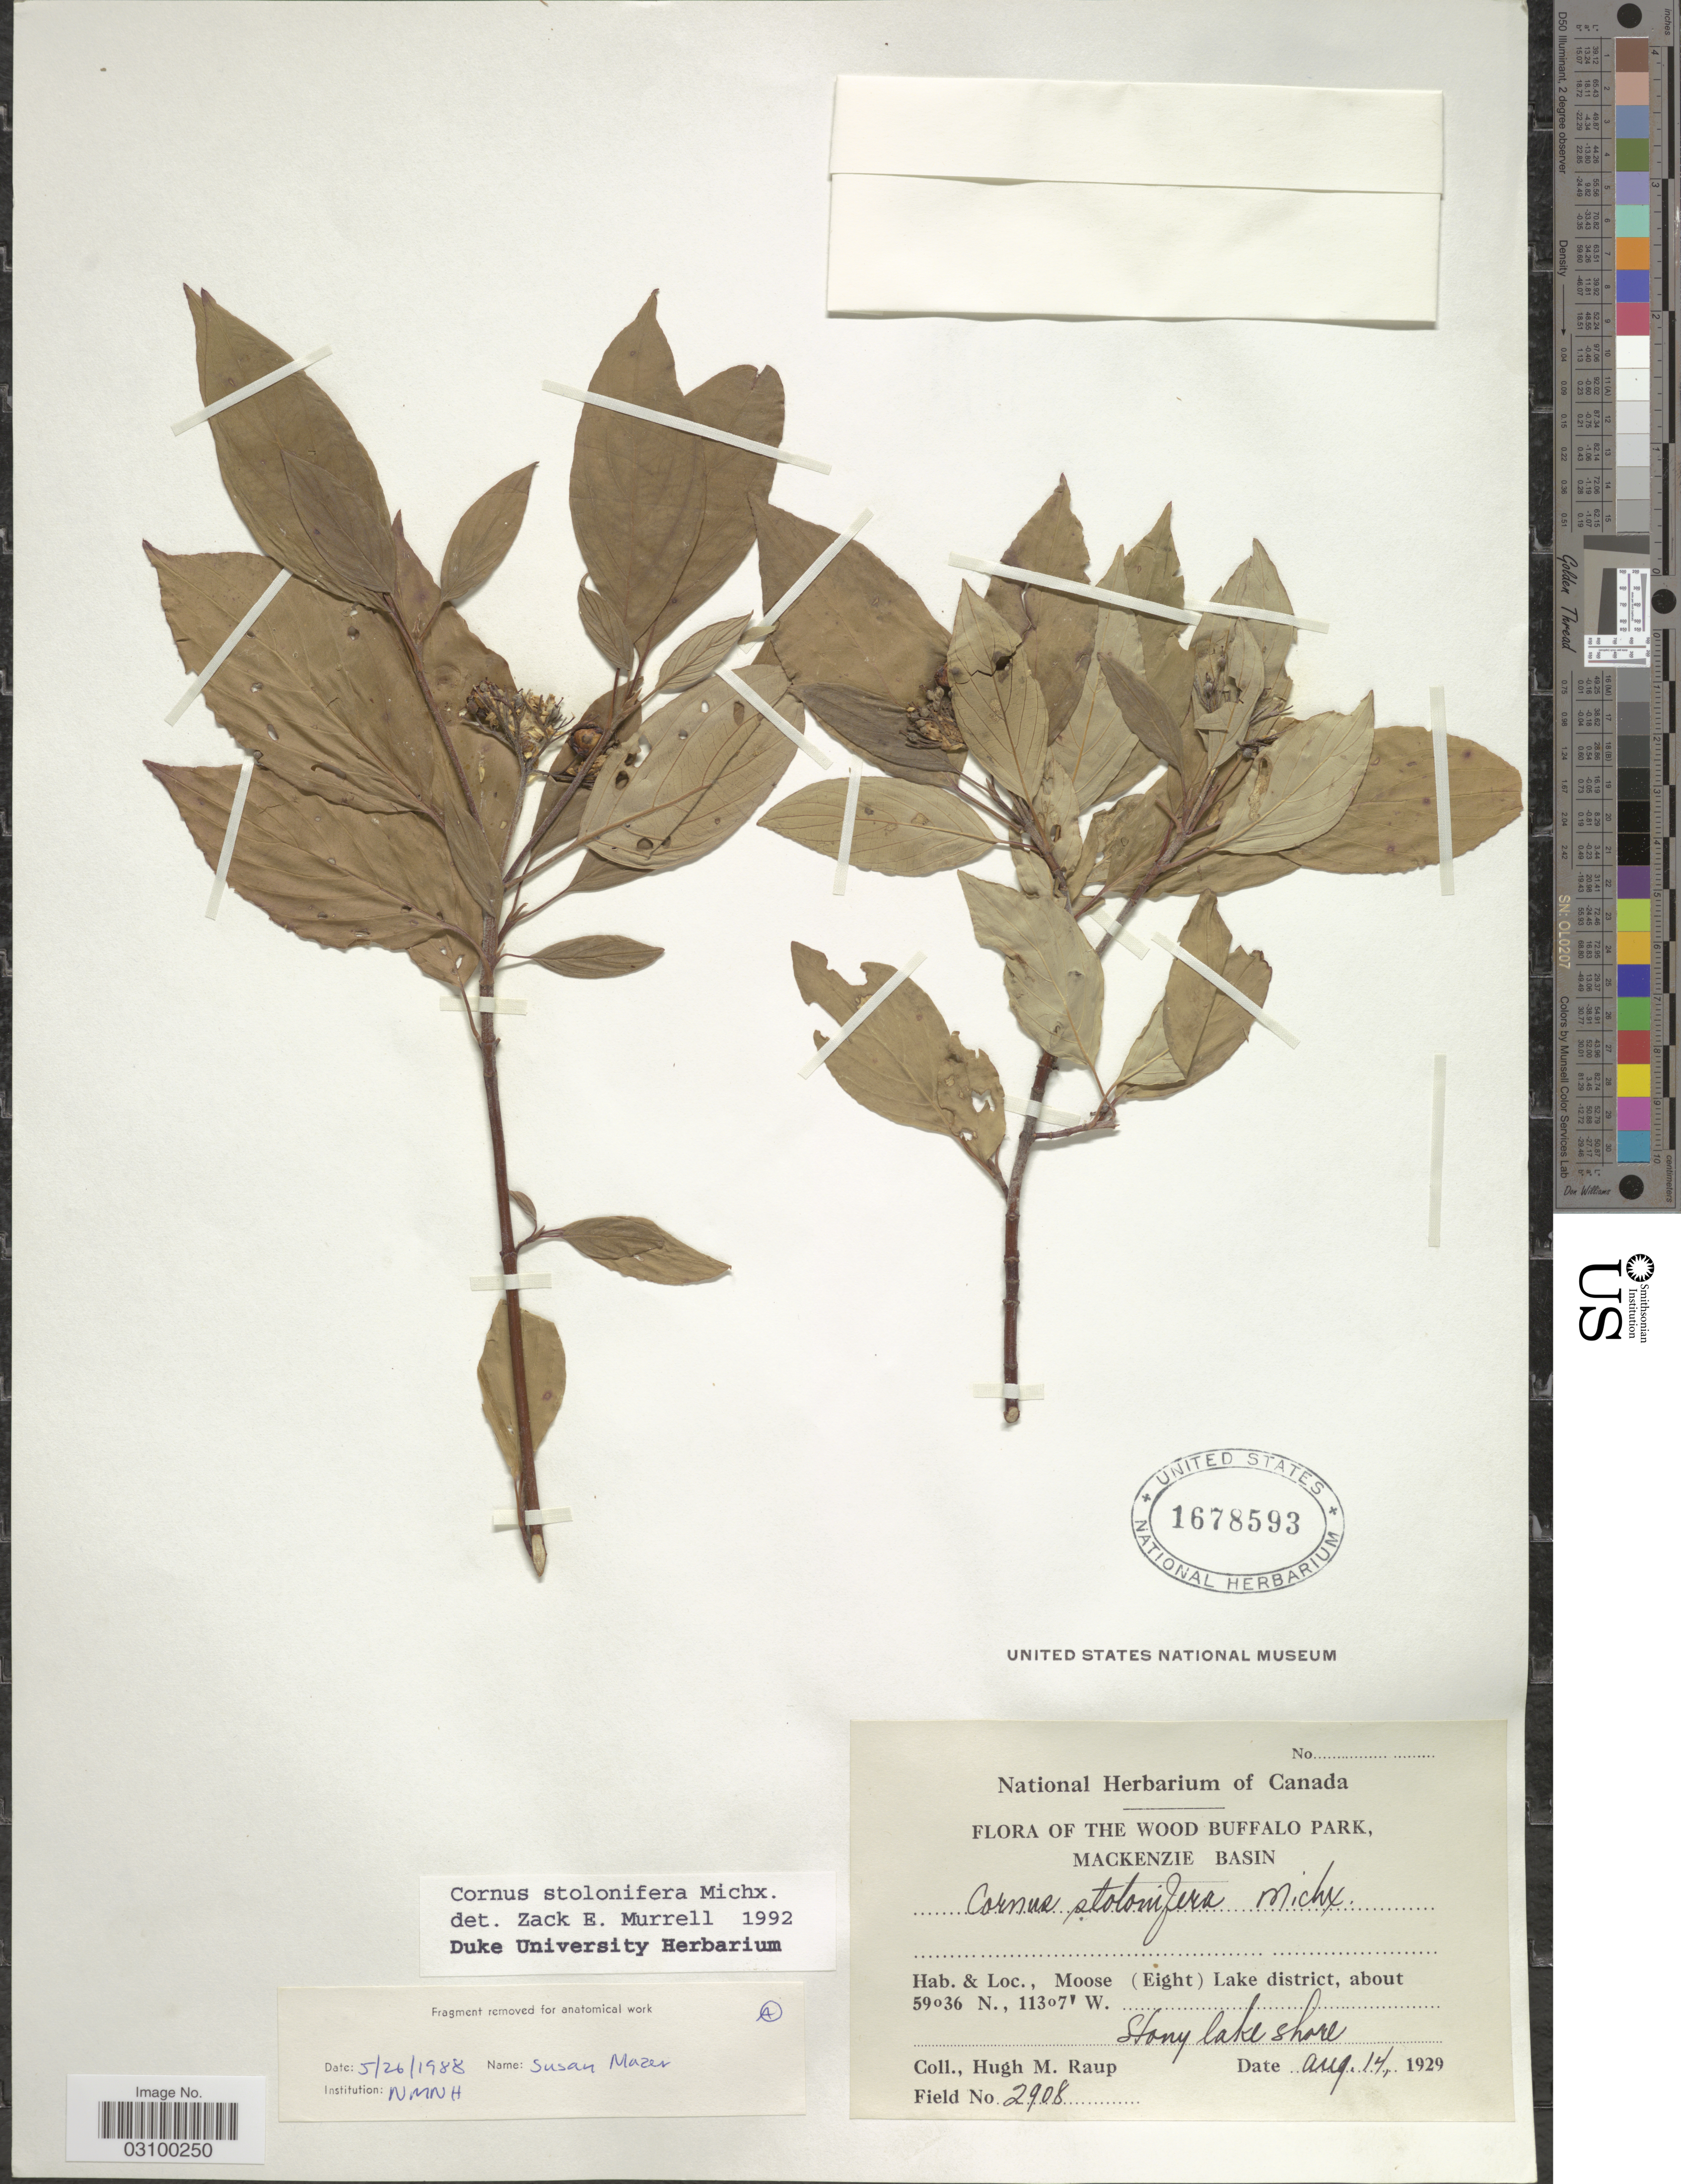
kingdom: Plantae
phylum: Tracheophyta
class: Magnoliopsida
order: Cornales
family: Cornaceae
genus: Cornus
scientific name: Cornus sericea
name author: L.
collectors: H. Raup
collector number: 2908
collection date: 1929-08-14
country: Canada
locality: The Wood Buffalo Park, Mackenzie Basin. Moose (Eight) Lake district.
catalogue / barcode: US 1678593